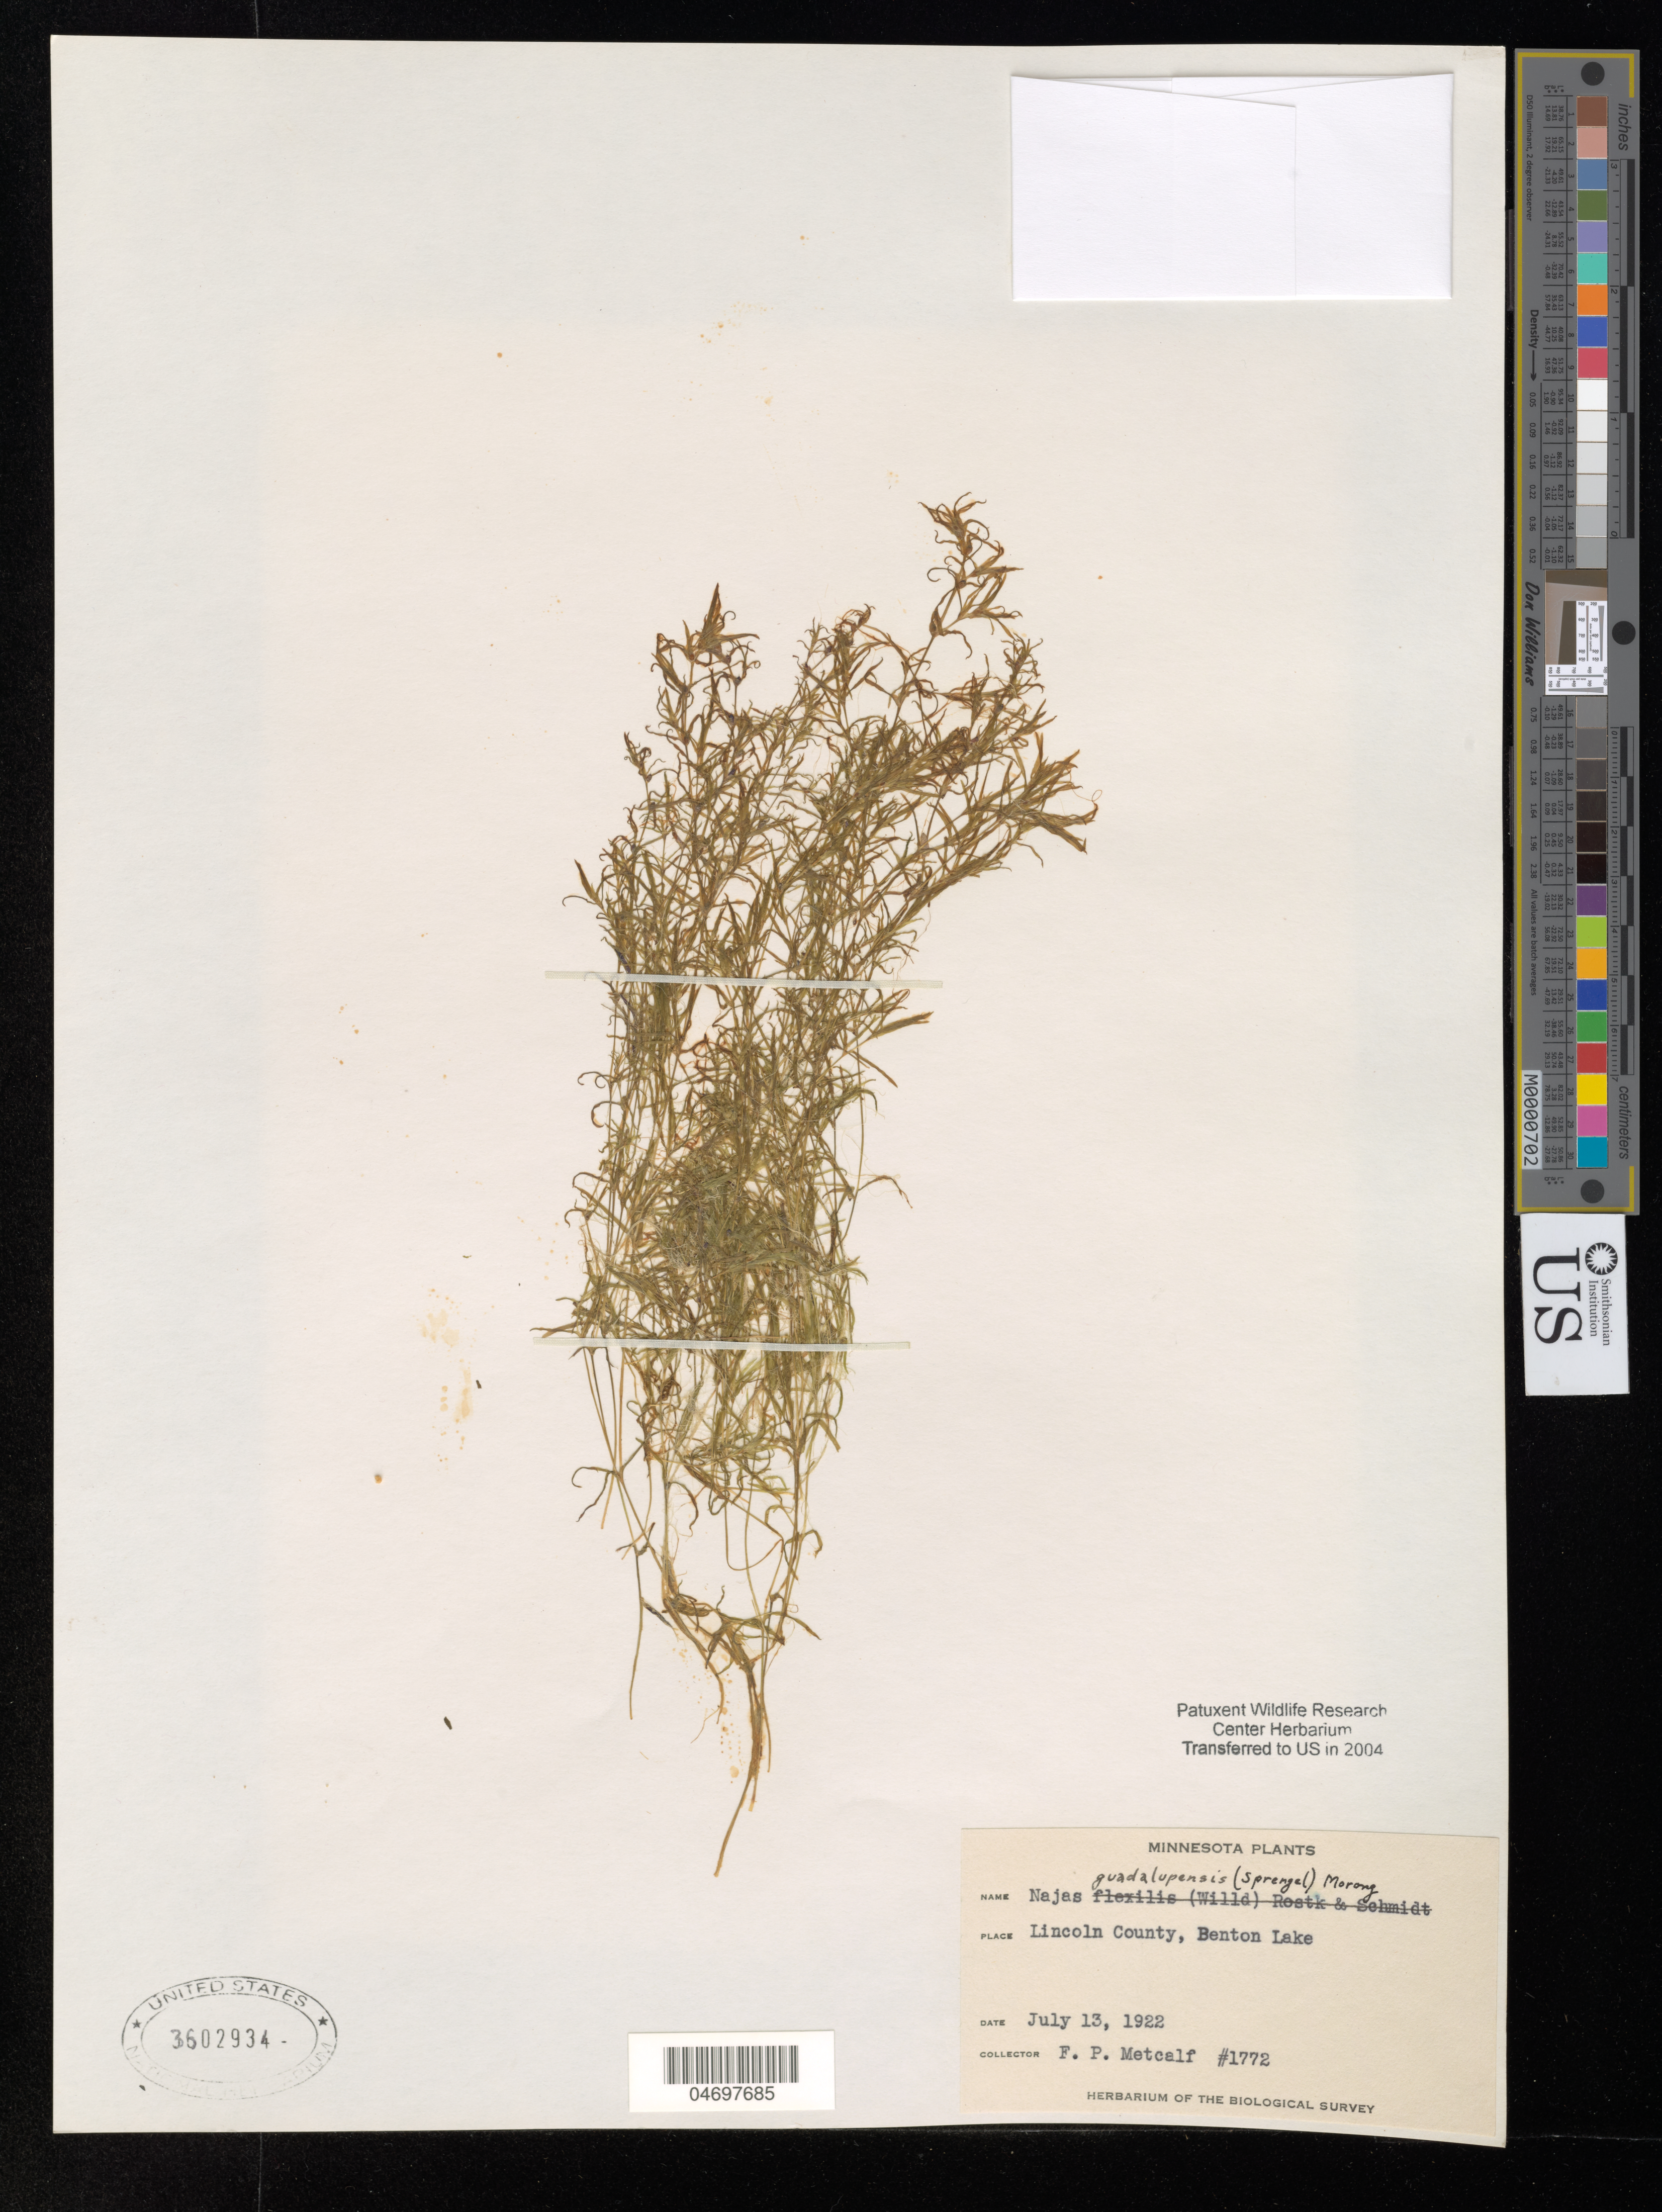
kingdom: Plantae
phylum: Tracheophyta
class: Liliopsida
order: Alismatales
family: Hydrocharitaceae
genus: Najas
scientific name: Najas guadalupensis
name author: (Spreng.) Magnus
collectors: F. Metcalf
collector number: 1772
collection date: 1922-07-13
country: United States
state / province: Minnesota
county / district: Lincoln Co.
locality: Benton, Lake Benton.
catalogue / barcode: US 3602934